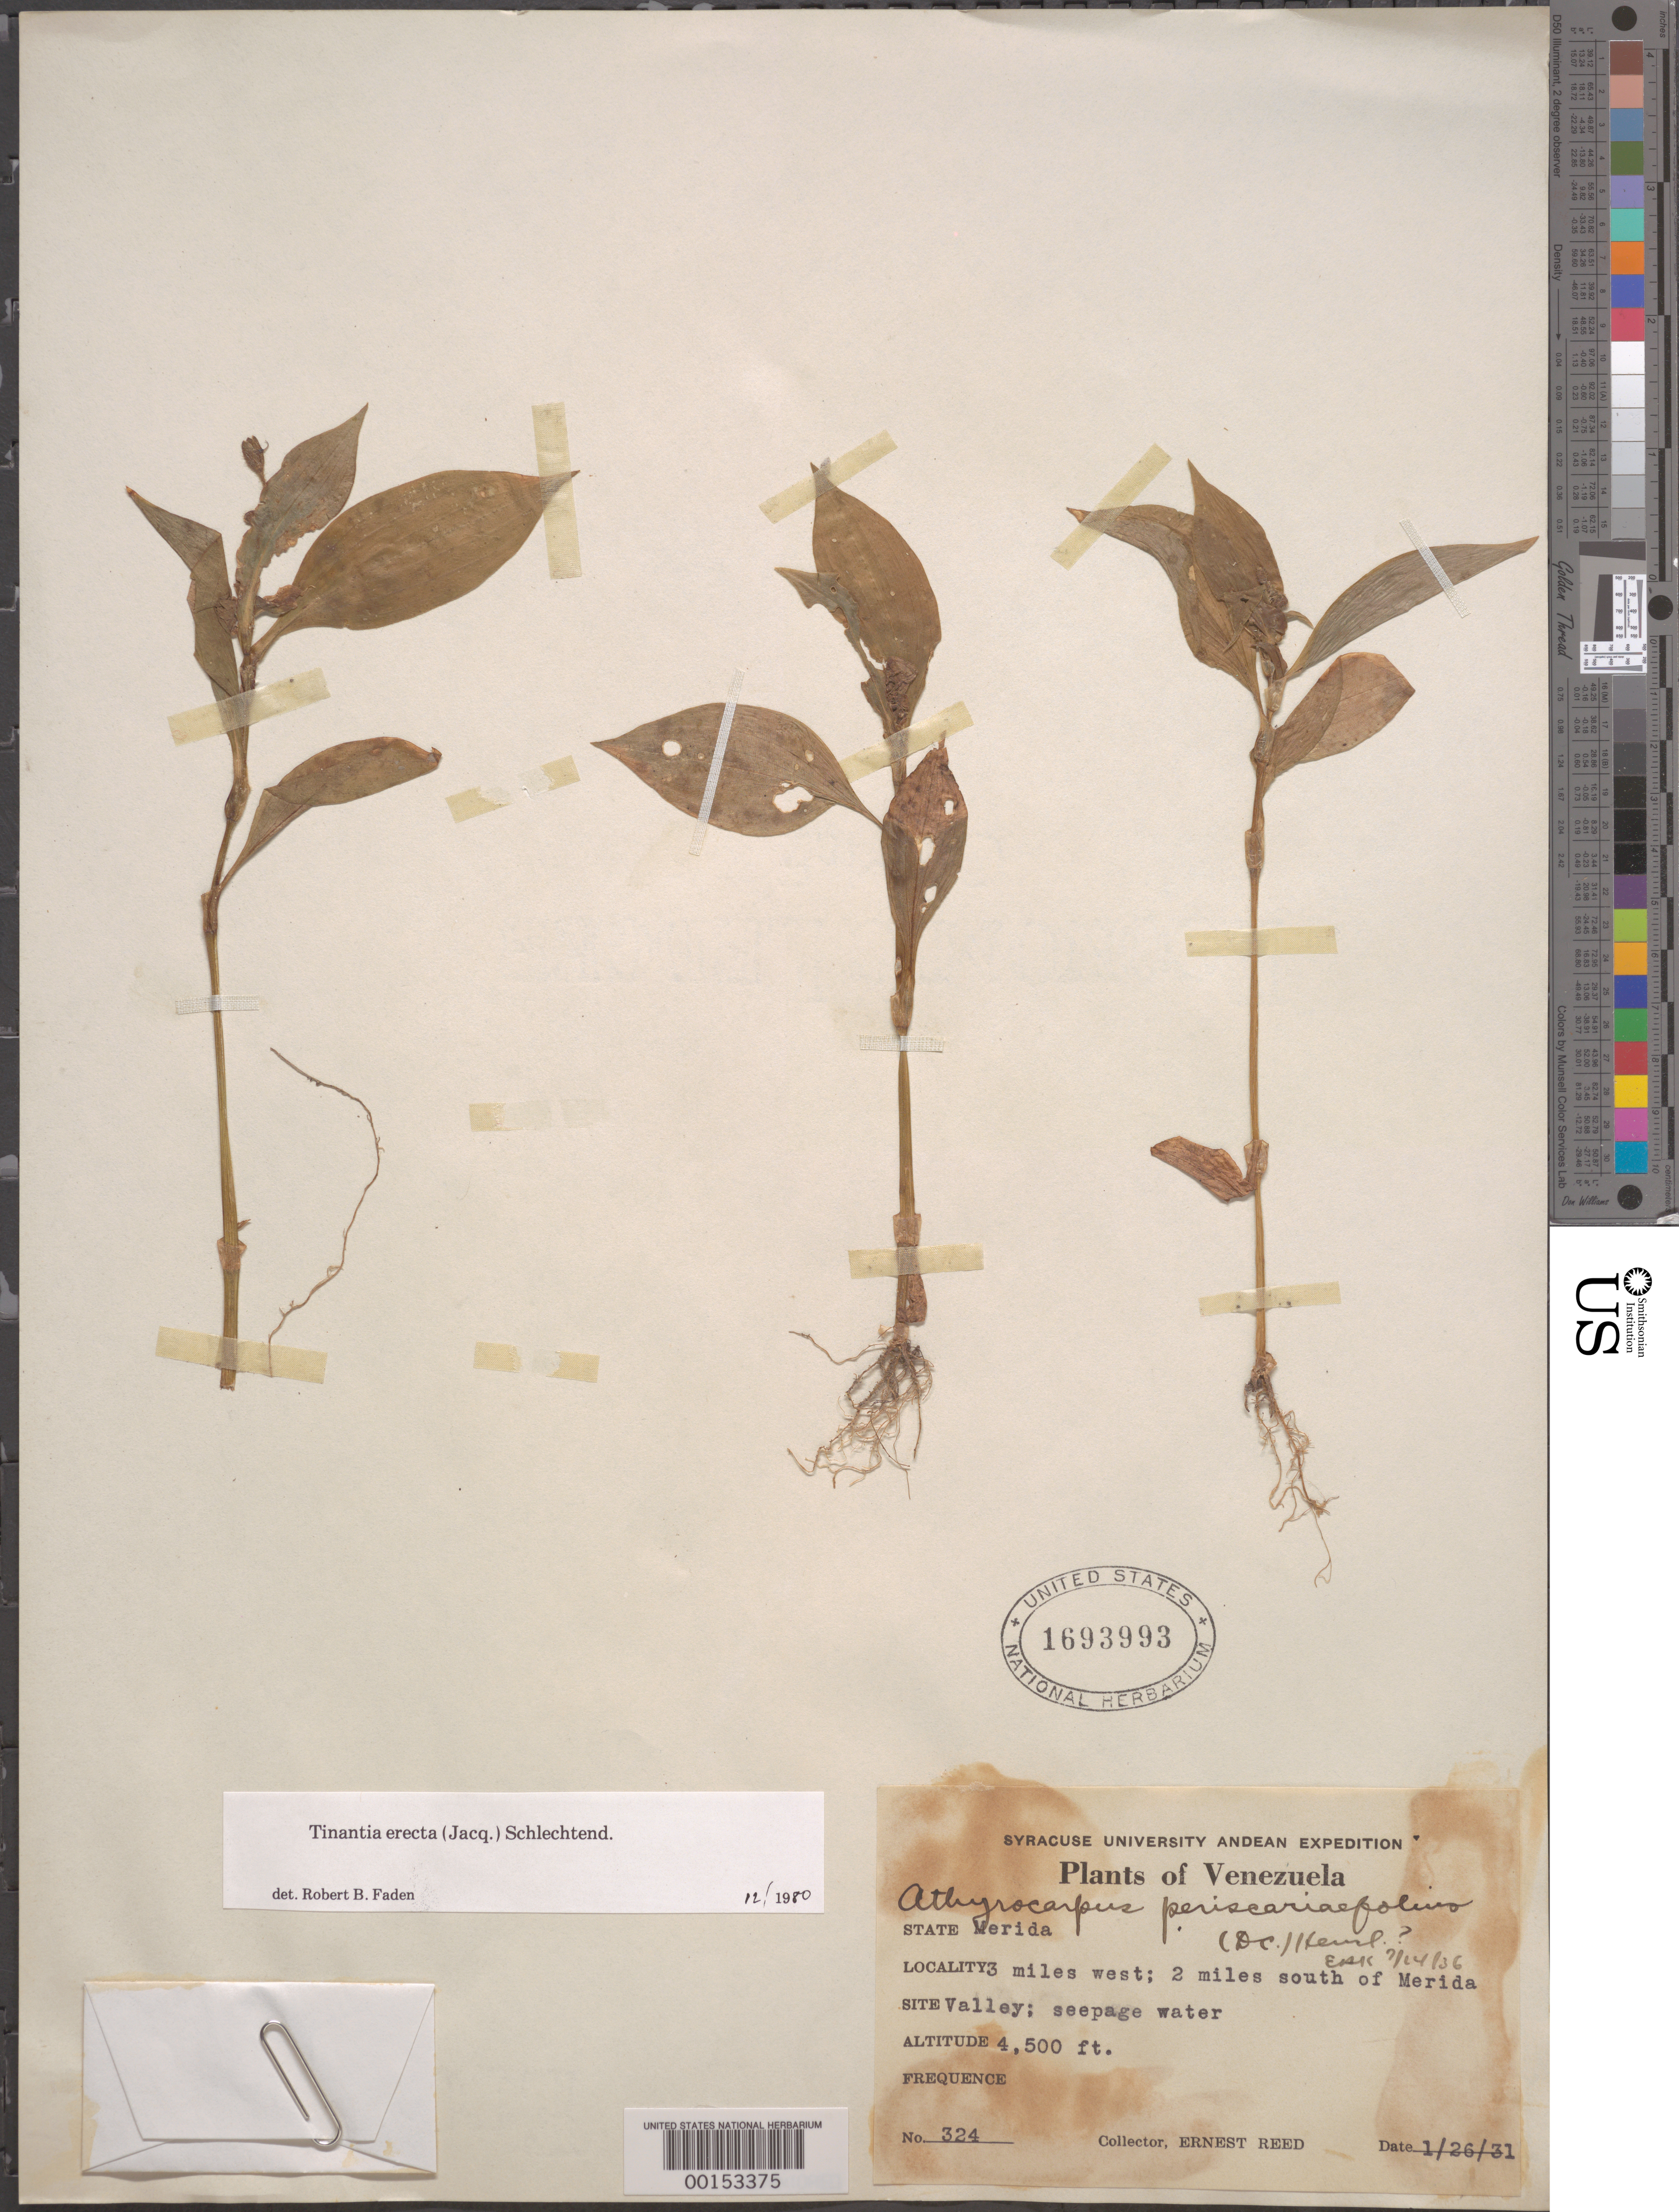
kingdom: Plantae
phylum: Tracheophyta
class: Liliopsida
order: Commelinales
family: Commelinaceae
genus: Tinantia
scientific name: Tinantia erecta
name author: (Jacq.) Fenzl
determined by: Faden, Robert B., (US), Smithsonian Institution - National Museum of Natural History (UNITED STATES)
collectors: E. Reed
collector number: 324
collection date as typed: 26 Jan 1931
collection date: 1931-01-26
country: Venezuela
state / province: Mérida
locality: Sw of merida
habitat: Valley with seepage water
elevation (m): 1373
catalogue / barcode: US 1693993